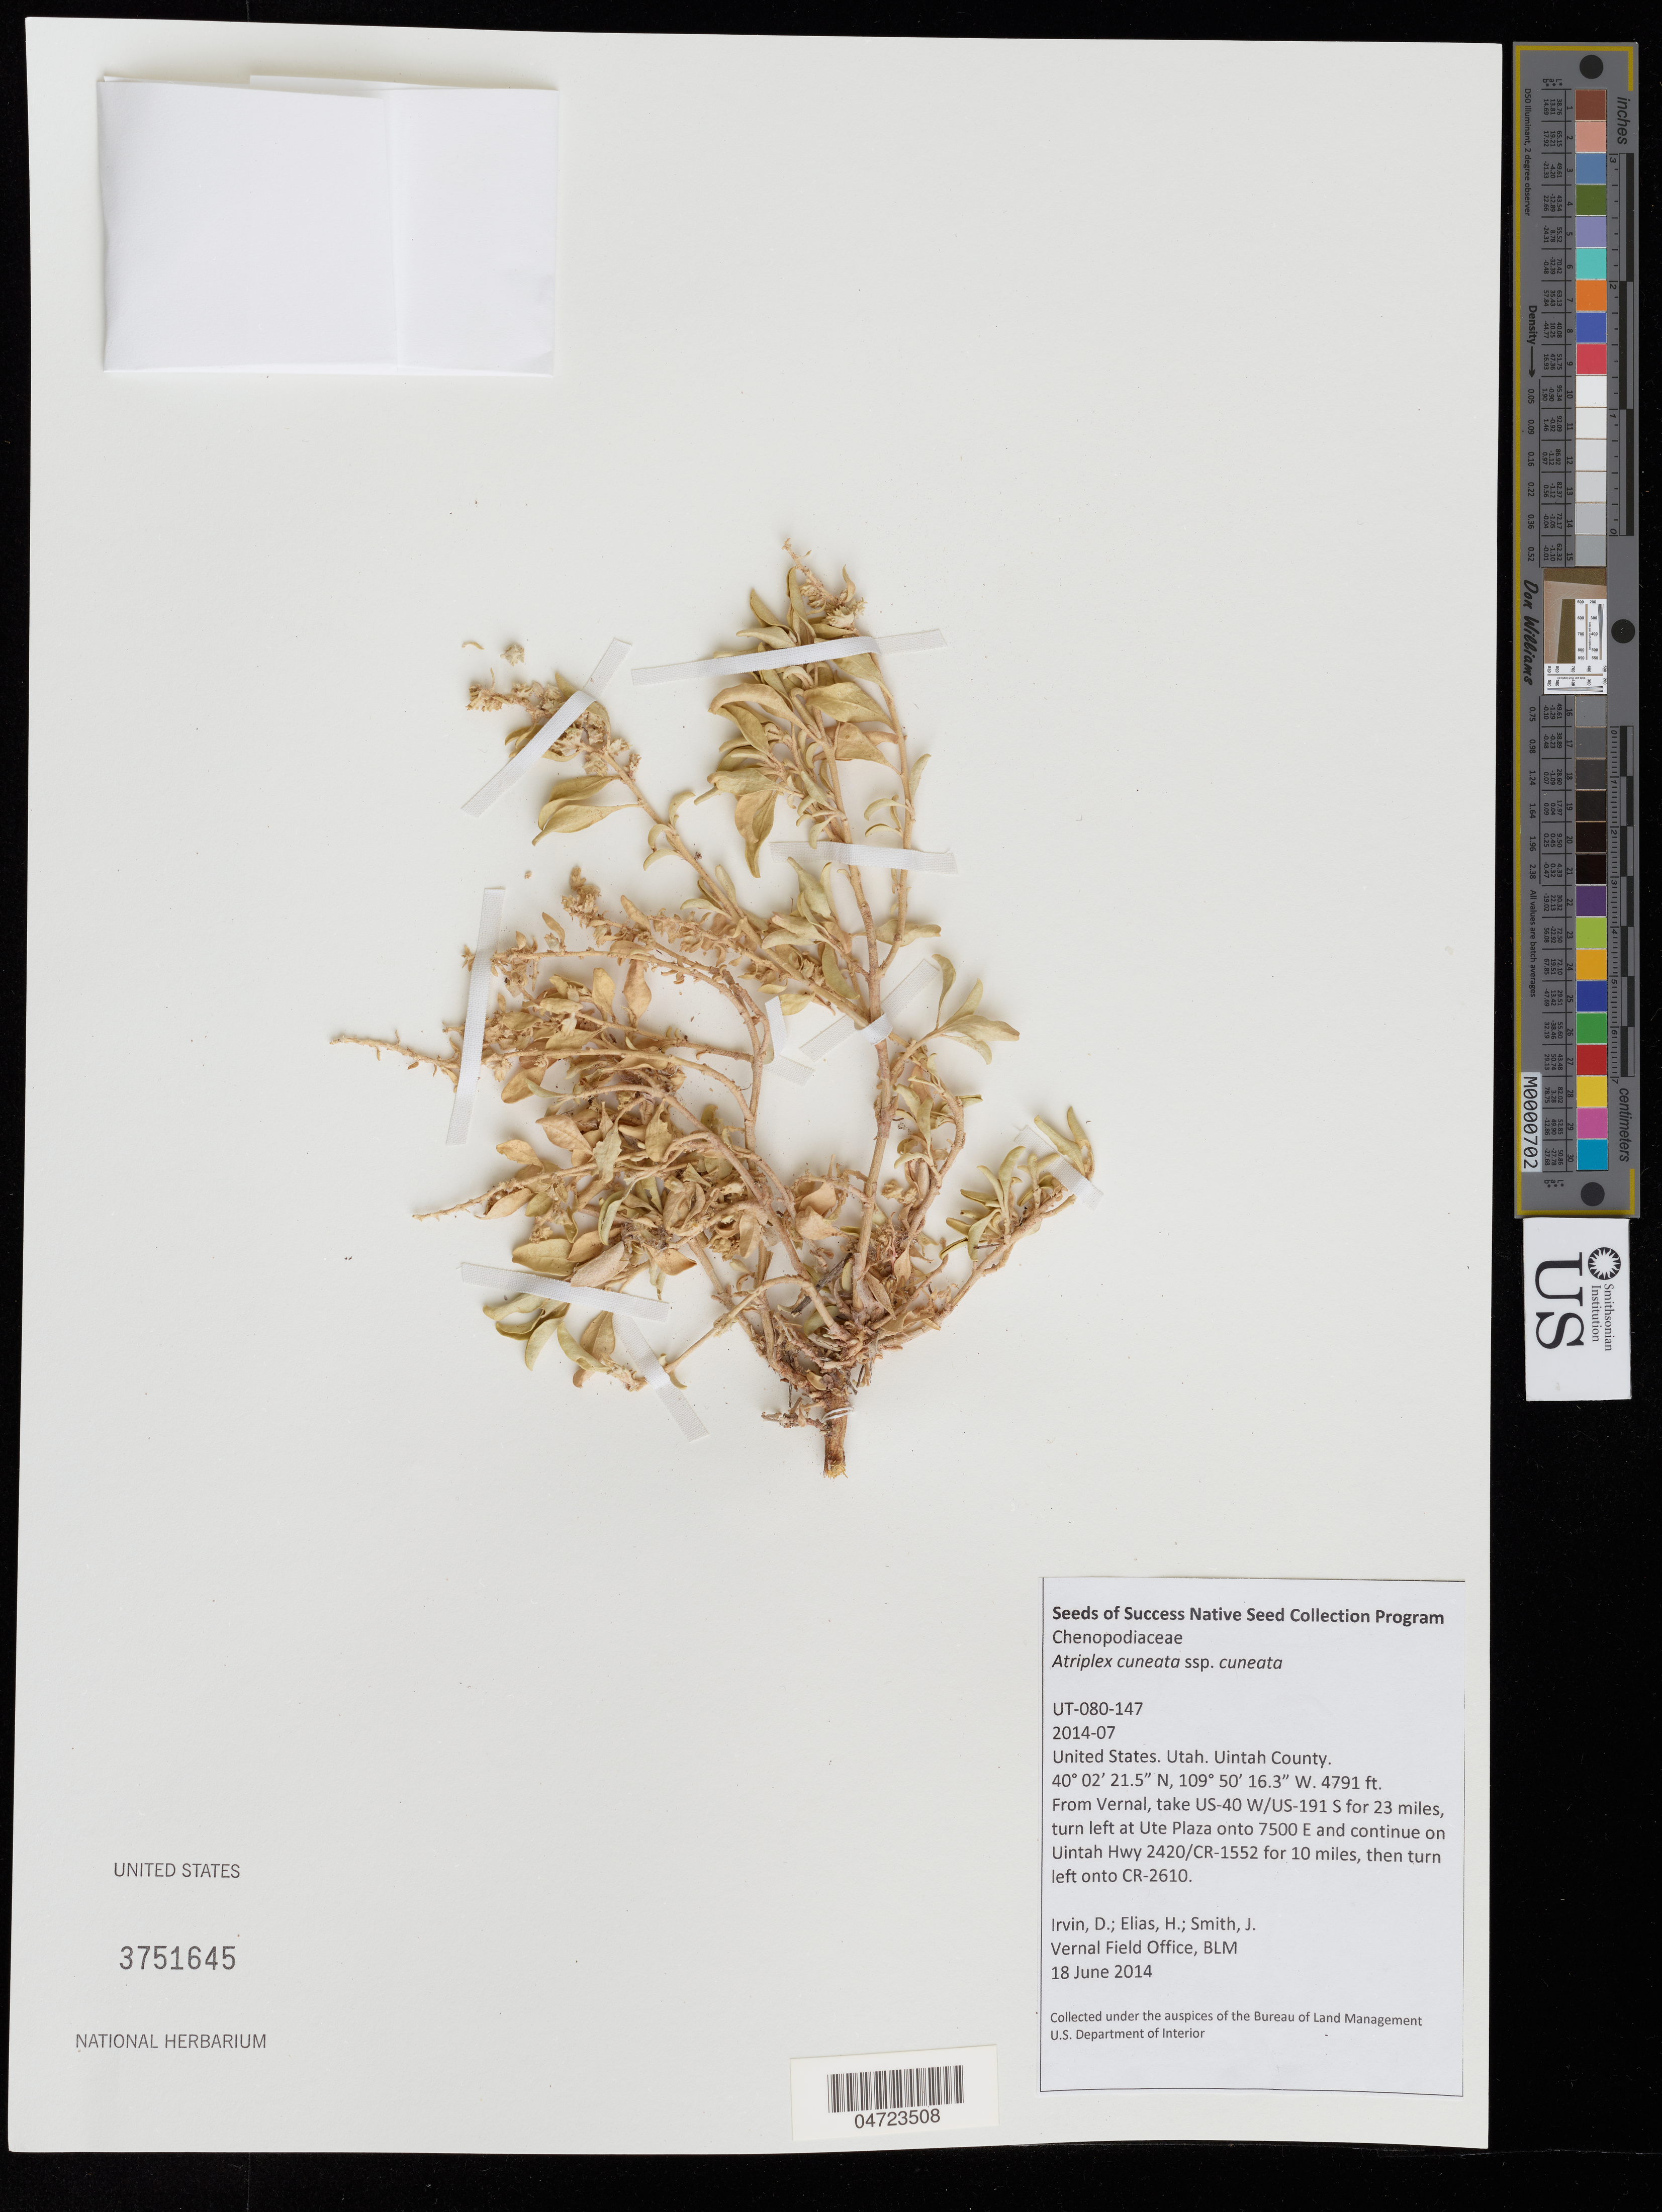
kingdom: Plantae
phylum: Tracheophyta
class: Magnoliopsida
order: Caryophyllales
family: Amaranthaceae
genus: Atriplex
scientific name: Atriplex cuneata subsp. cuneata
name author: A. Nelson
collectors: D. Irvin, H. Elias & J. Smith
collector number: UT-080-147/2014-07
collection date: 2014-06-18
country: United States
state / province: Utah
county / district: Uintah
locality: Uintah County. From Vernal, take US-40 W/US-191 S for 23 miles, turn left at Ute Plaza onto 7500 E and continue on Uintah Hwy 2420/CR-1552 for 10 miles, then turn left onto CR-2610.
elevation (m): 1460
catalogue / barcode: US 3751645